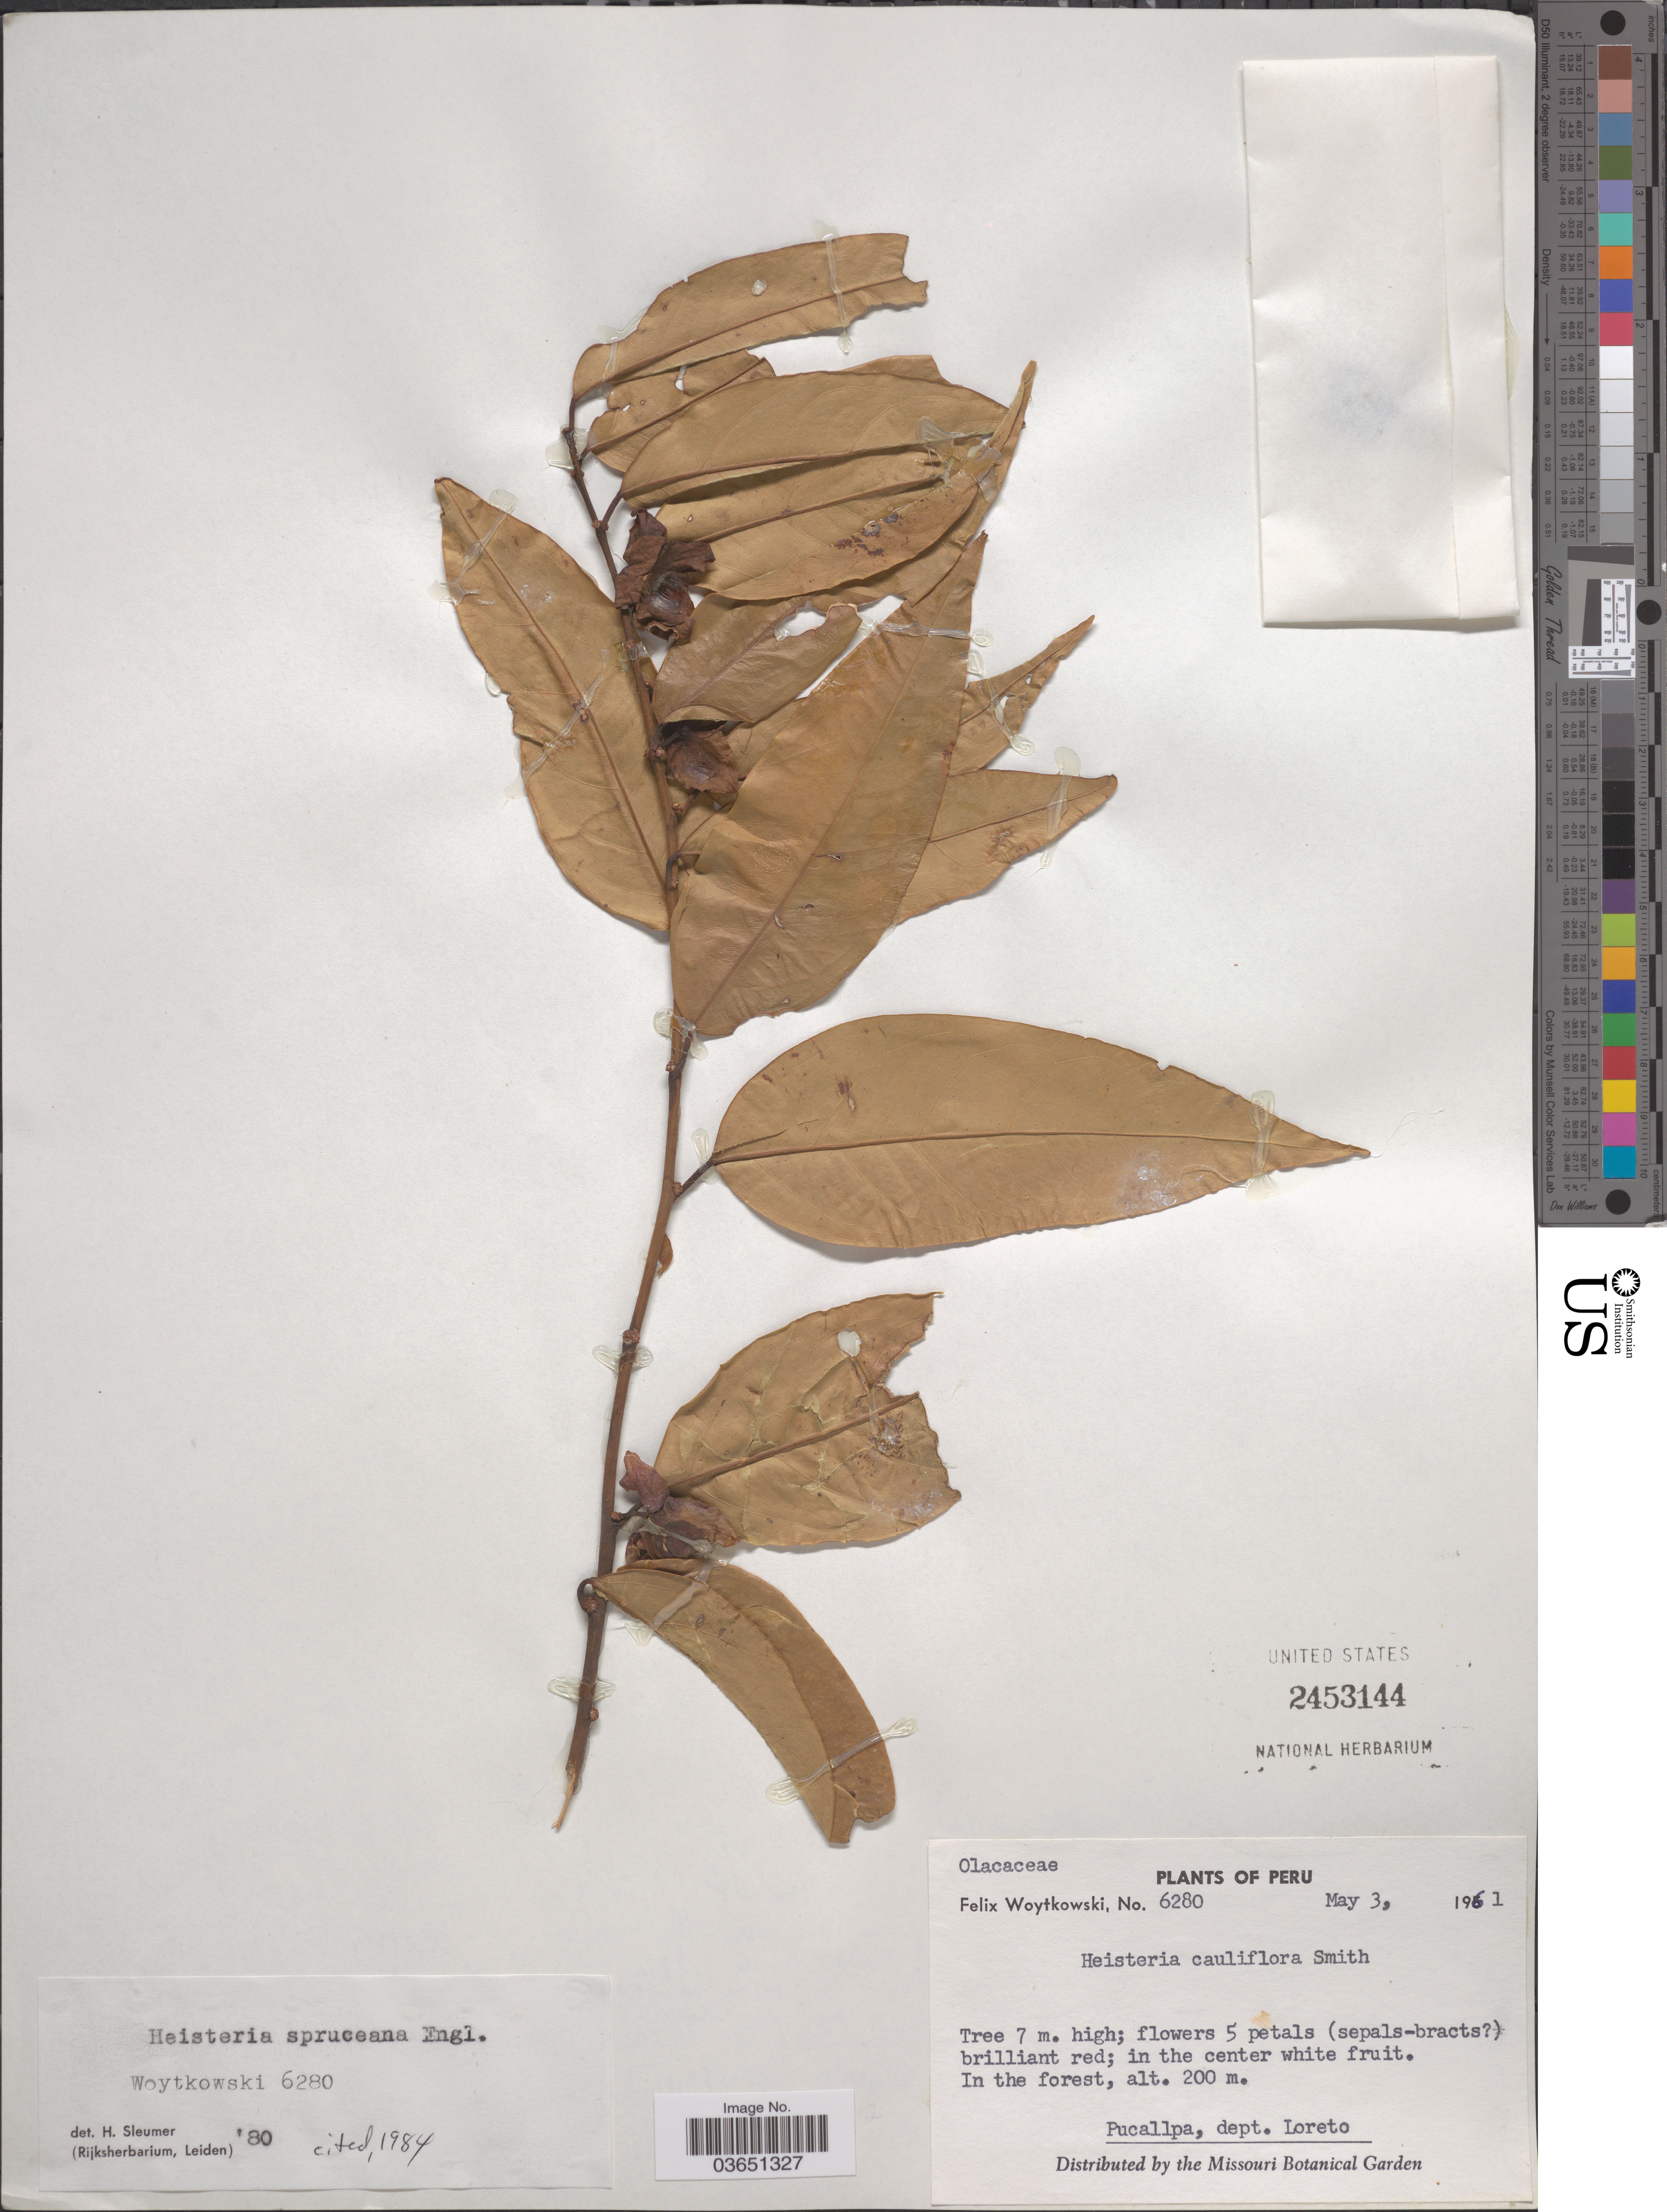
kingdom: Plantae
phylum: Tracheophyta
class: Magnoliopsida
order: Santalales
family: Erythropalaceae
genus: Heisteria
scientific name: Heisteria spruceana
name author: Engl.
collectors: F. Woytkowski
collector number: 6280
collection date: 1961-05-03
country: Peru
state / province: Loreto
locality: Pucallpa, dept. Loreto.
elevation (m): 200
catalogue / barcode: US 2453144